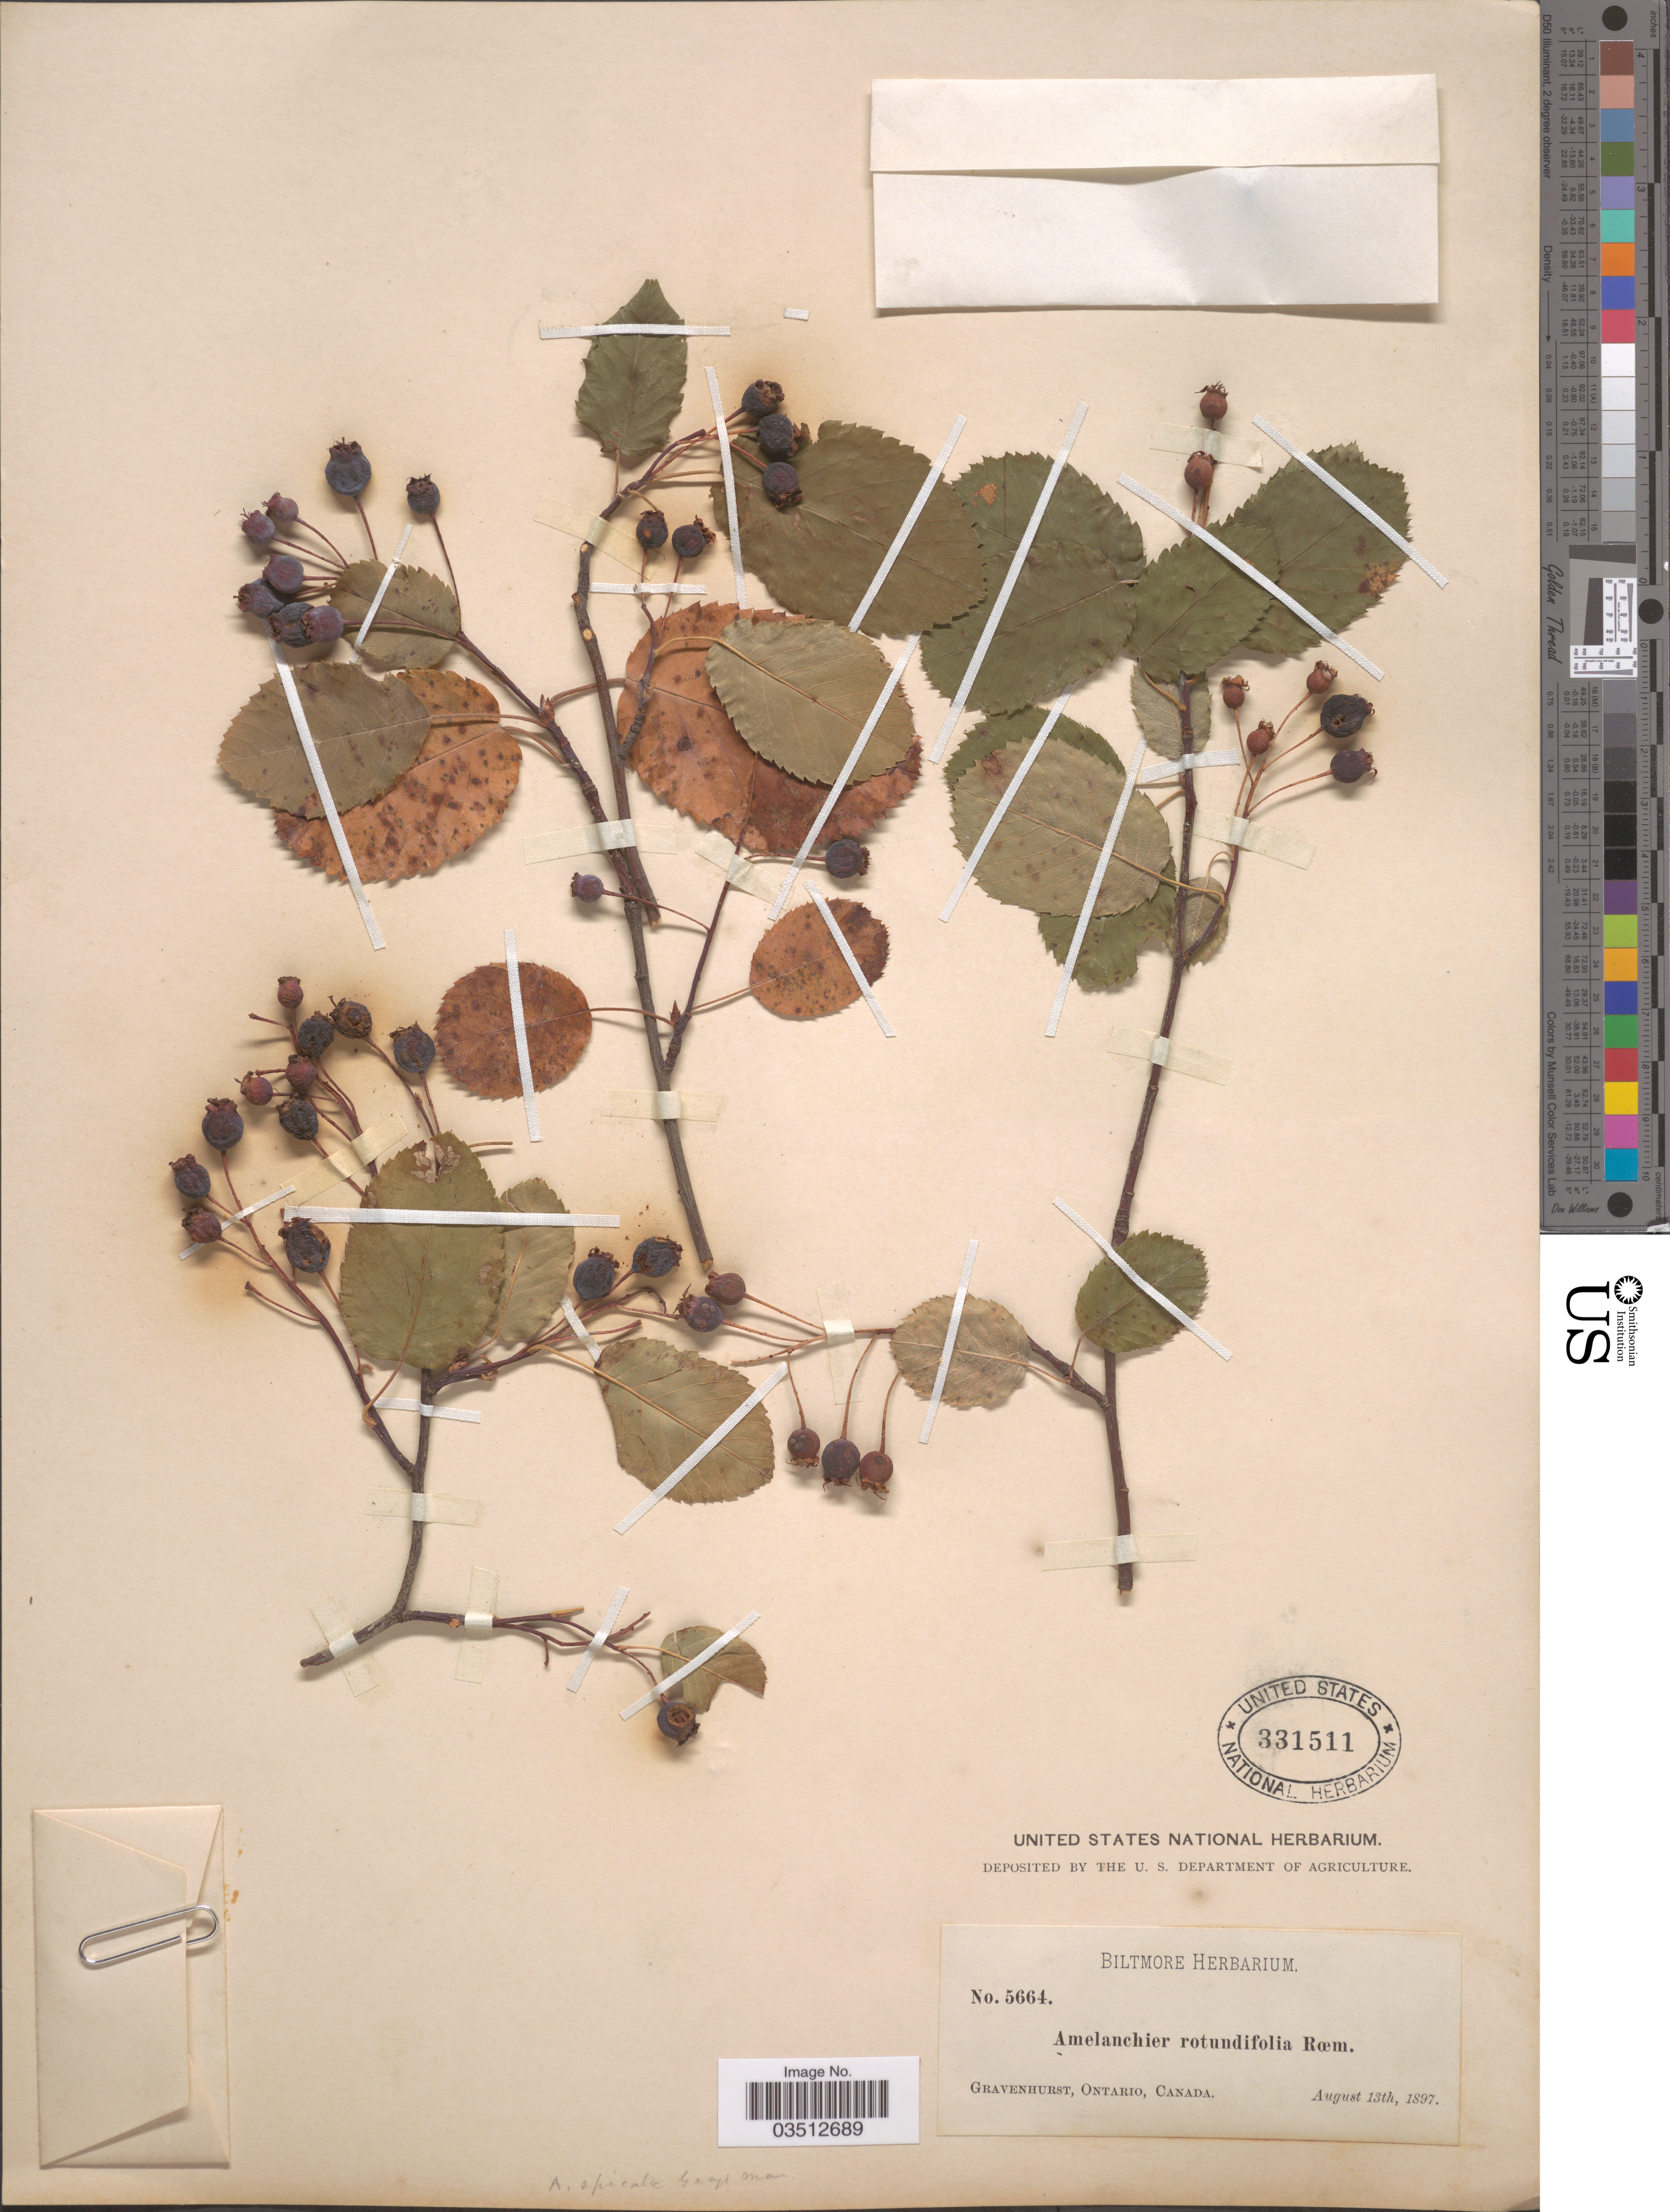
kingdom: Plantae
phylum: Tracheophyta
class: Magnoliopsida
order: Rosales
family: Rosaceae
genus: Amelanchier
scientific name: Amelanchier x spicata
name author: (Lam.) K. Koch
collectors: ex herb. Biltmore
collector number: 5664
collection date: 1897-08-13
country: Canada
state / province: Ontario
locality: Gravenhurst.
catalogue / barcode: US 331511